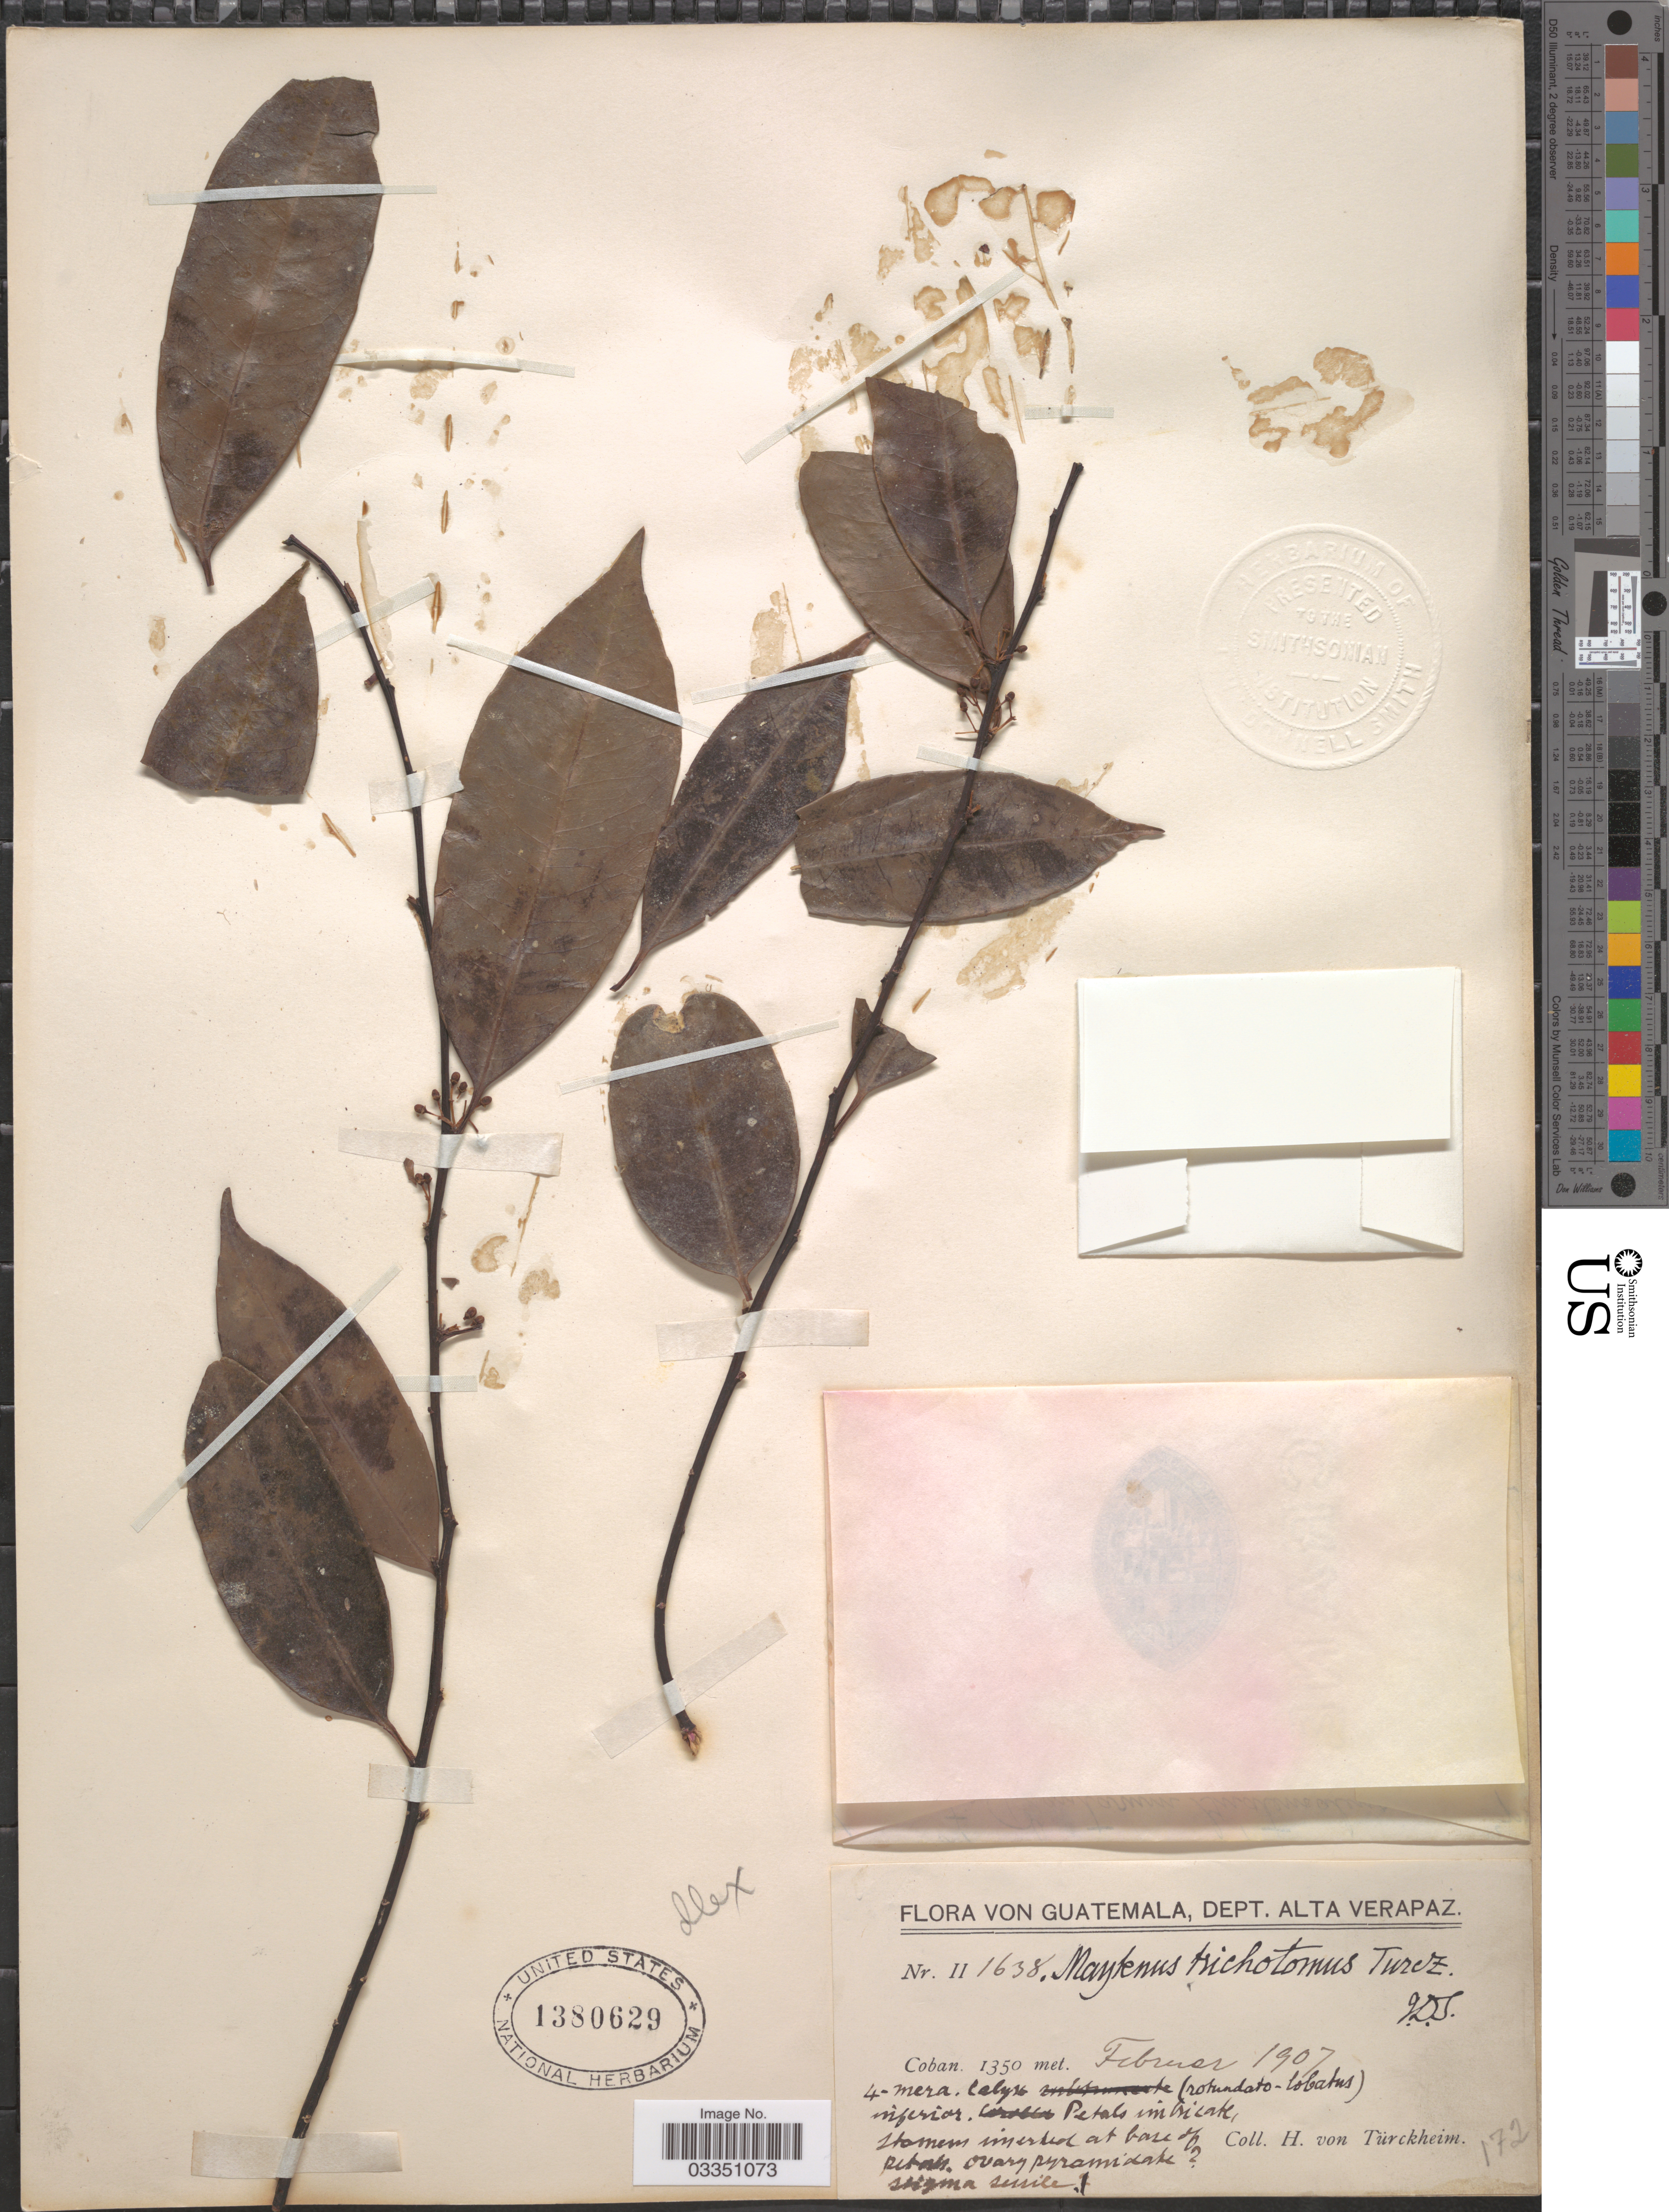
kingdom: Plantae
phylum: Tracheophyta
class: Magnoliopsida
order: Aquifoliales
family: Aquifoliaceae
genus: Ilex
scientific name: Ilex sp.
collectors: H. von Türckheim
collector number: II1638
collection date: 1907-02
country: Guatemala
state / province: Alta Verapaz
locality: Dept. Alta Verapaz. Coban.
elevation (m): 1350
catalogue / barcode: US 1380629